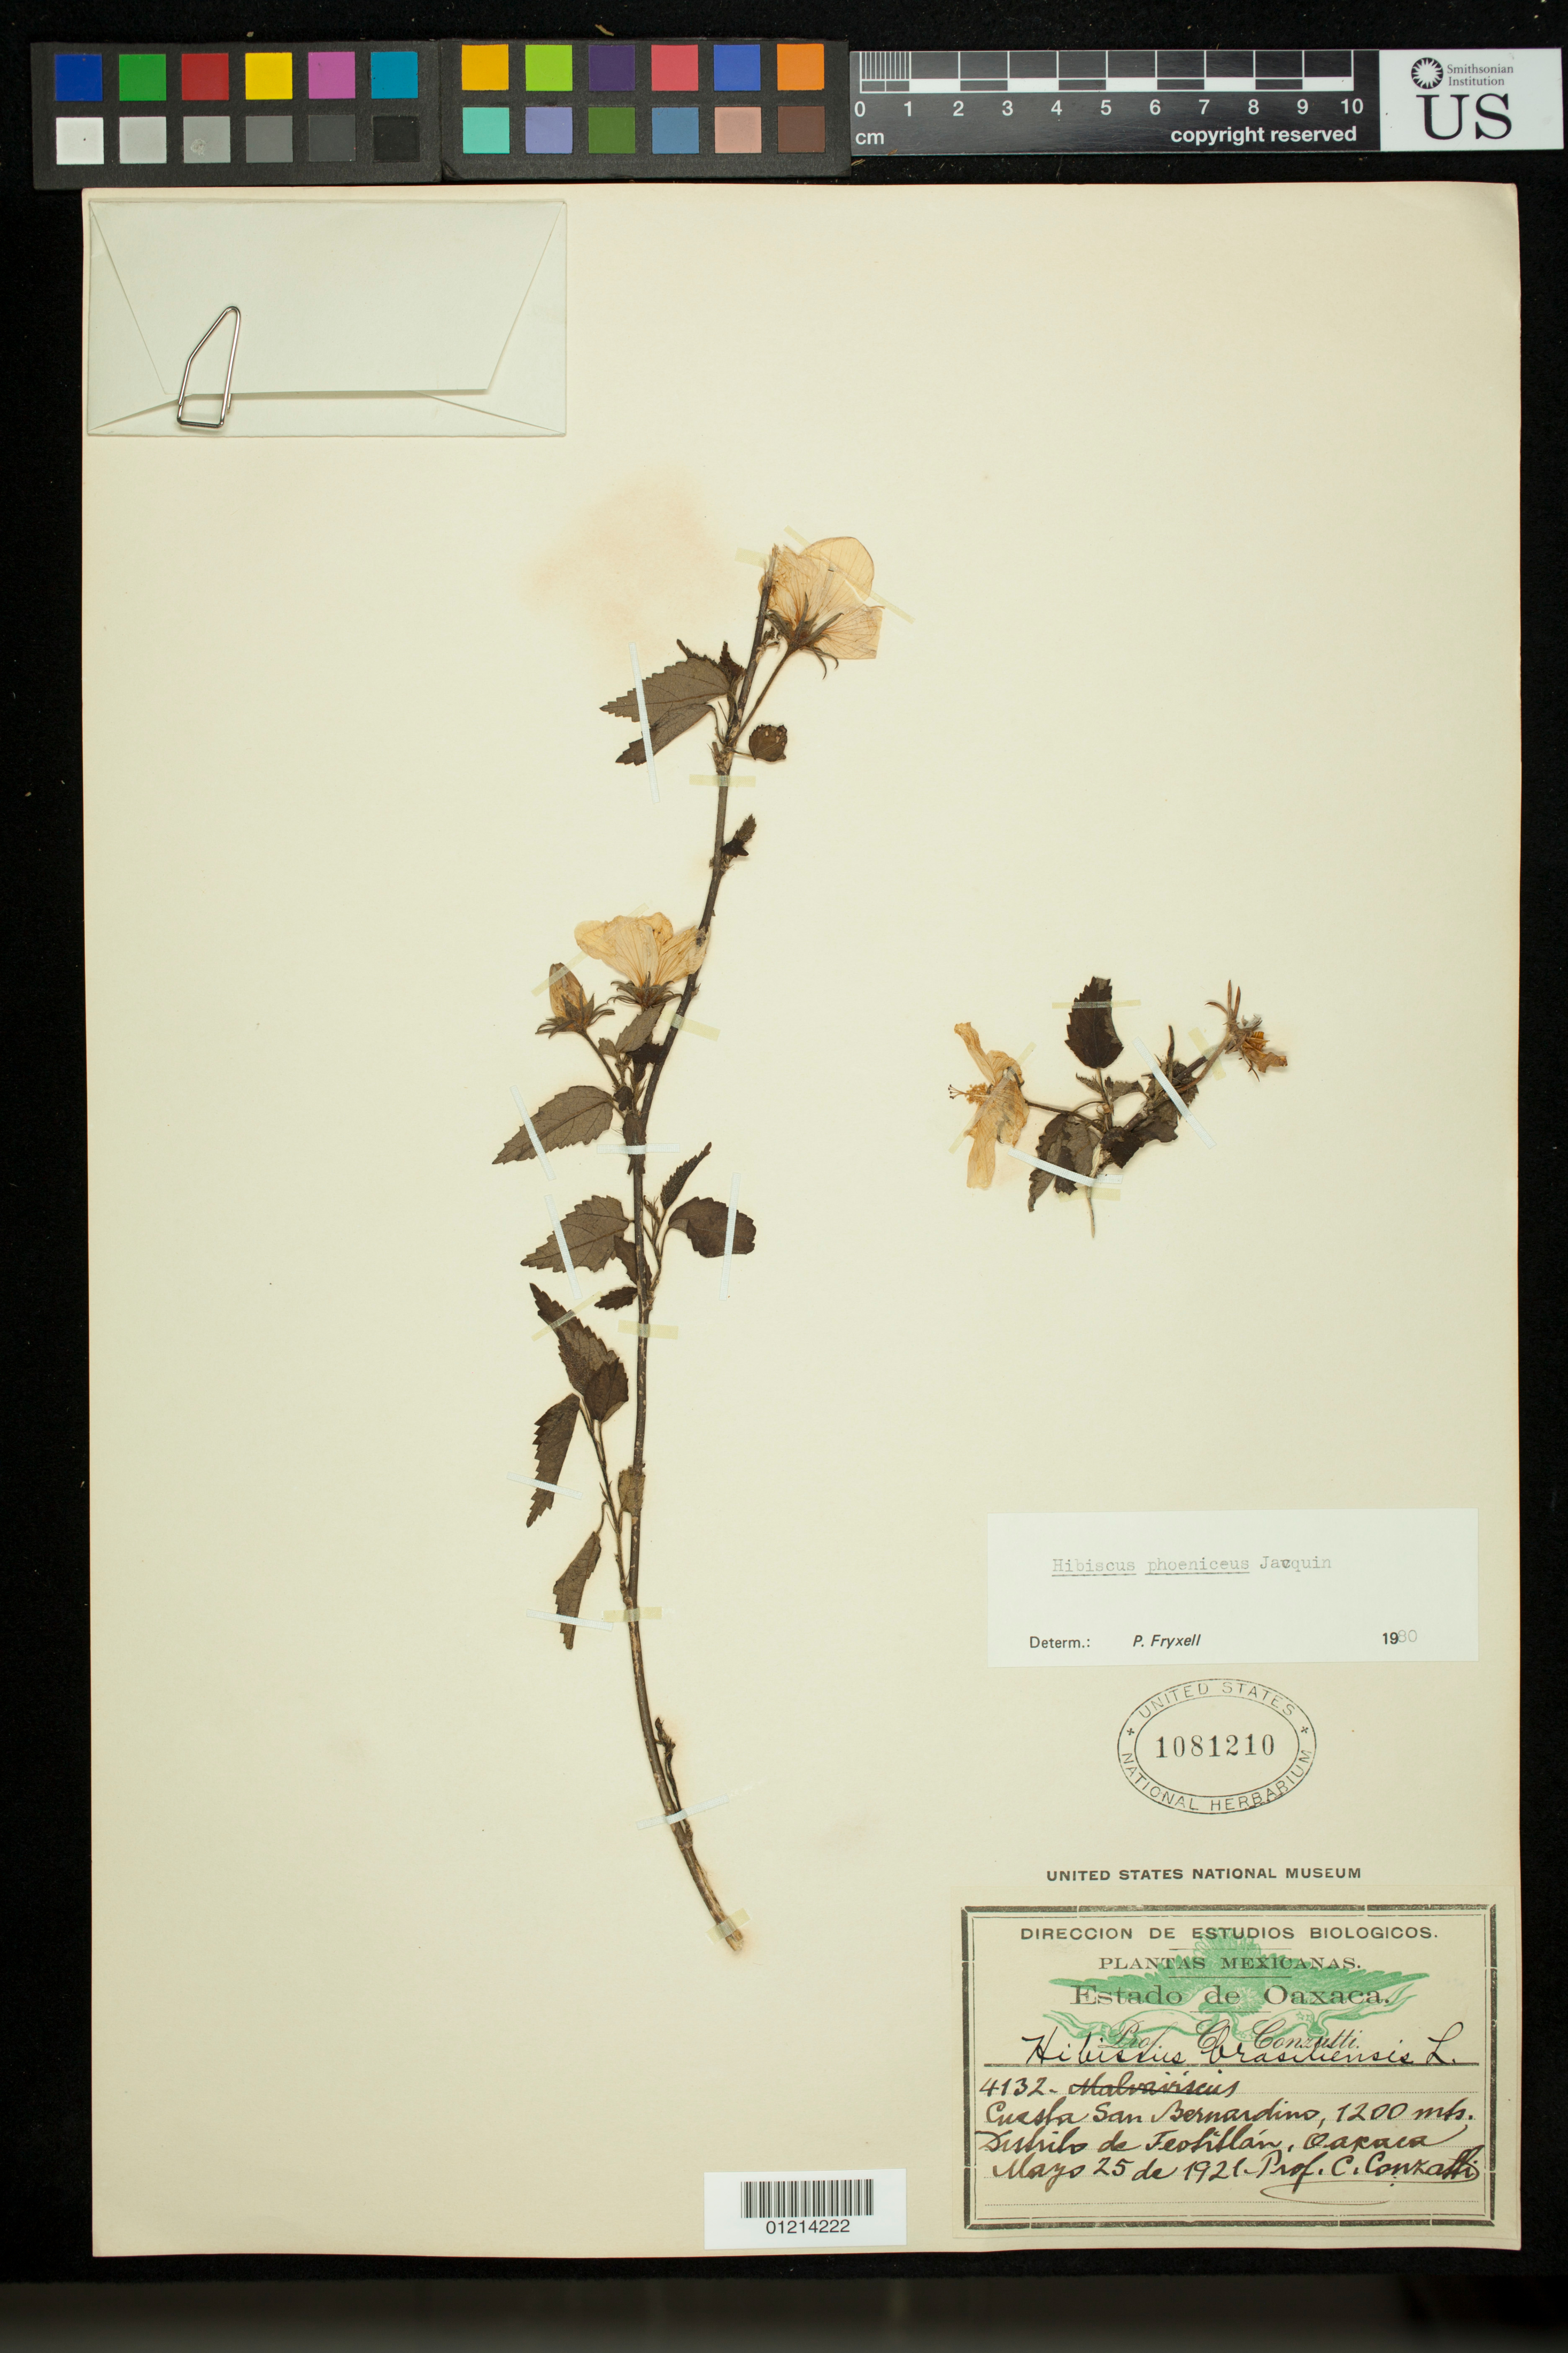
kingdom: Plantae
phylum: Tracheophyta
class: Magnoliopsida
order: Malvales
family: Malvaceae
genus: Hibiscus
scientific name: Hibiscus phoeniceus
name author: Jacq.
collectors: C. Conzatti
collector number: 4132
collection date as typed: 5/25/1921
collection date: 1921-05-25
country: Mexico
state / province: Oaxaca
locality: Cuesla San Bernardino. Distrio de Teotitlán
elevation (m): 1200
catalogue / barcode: US 1081210